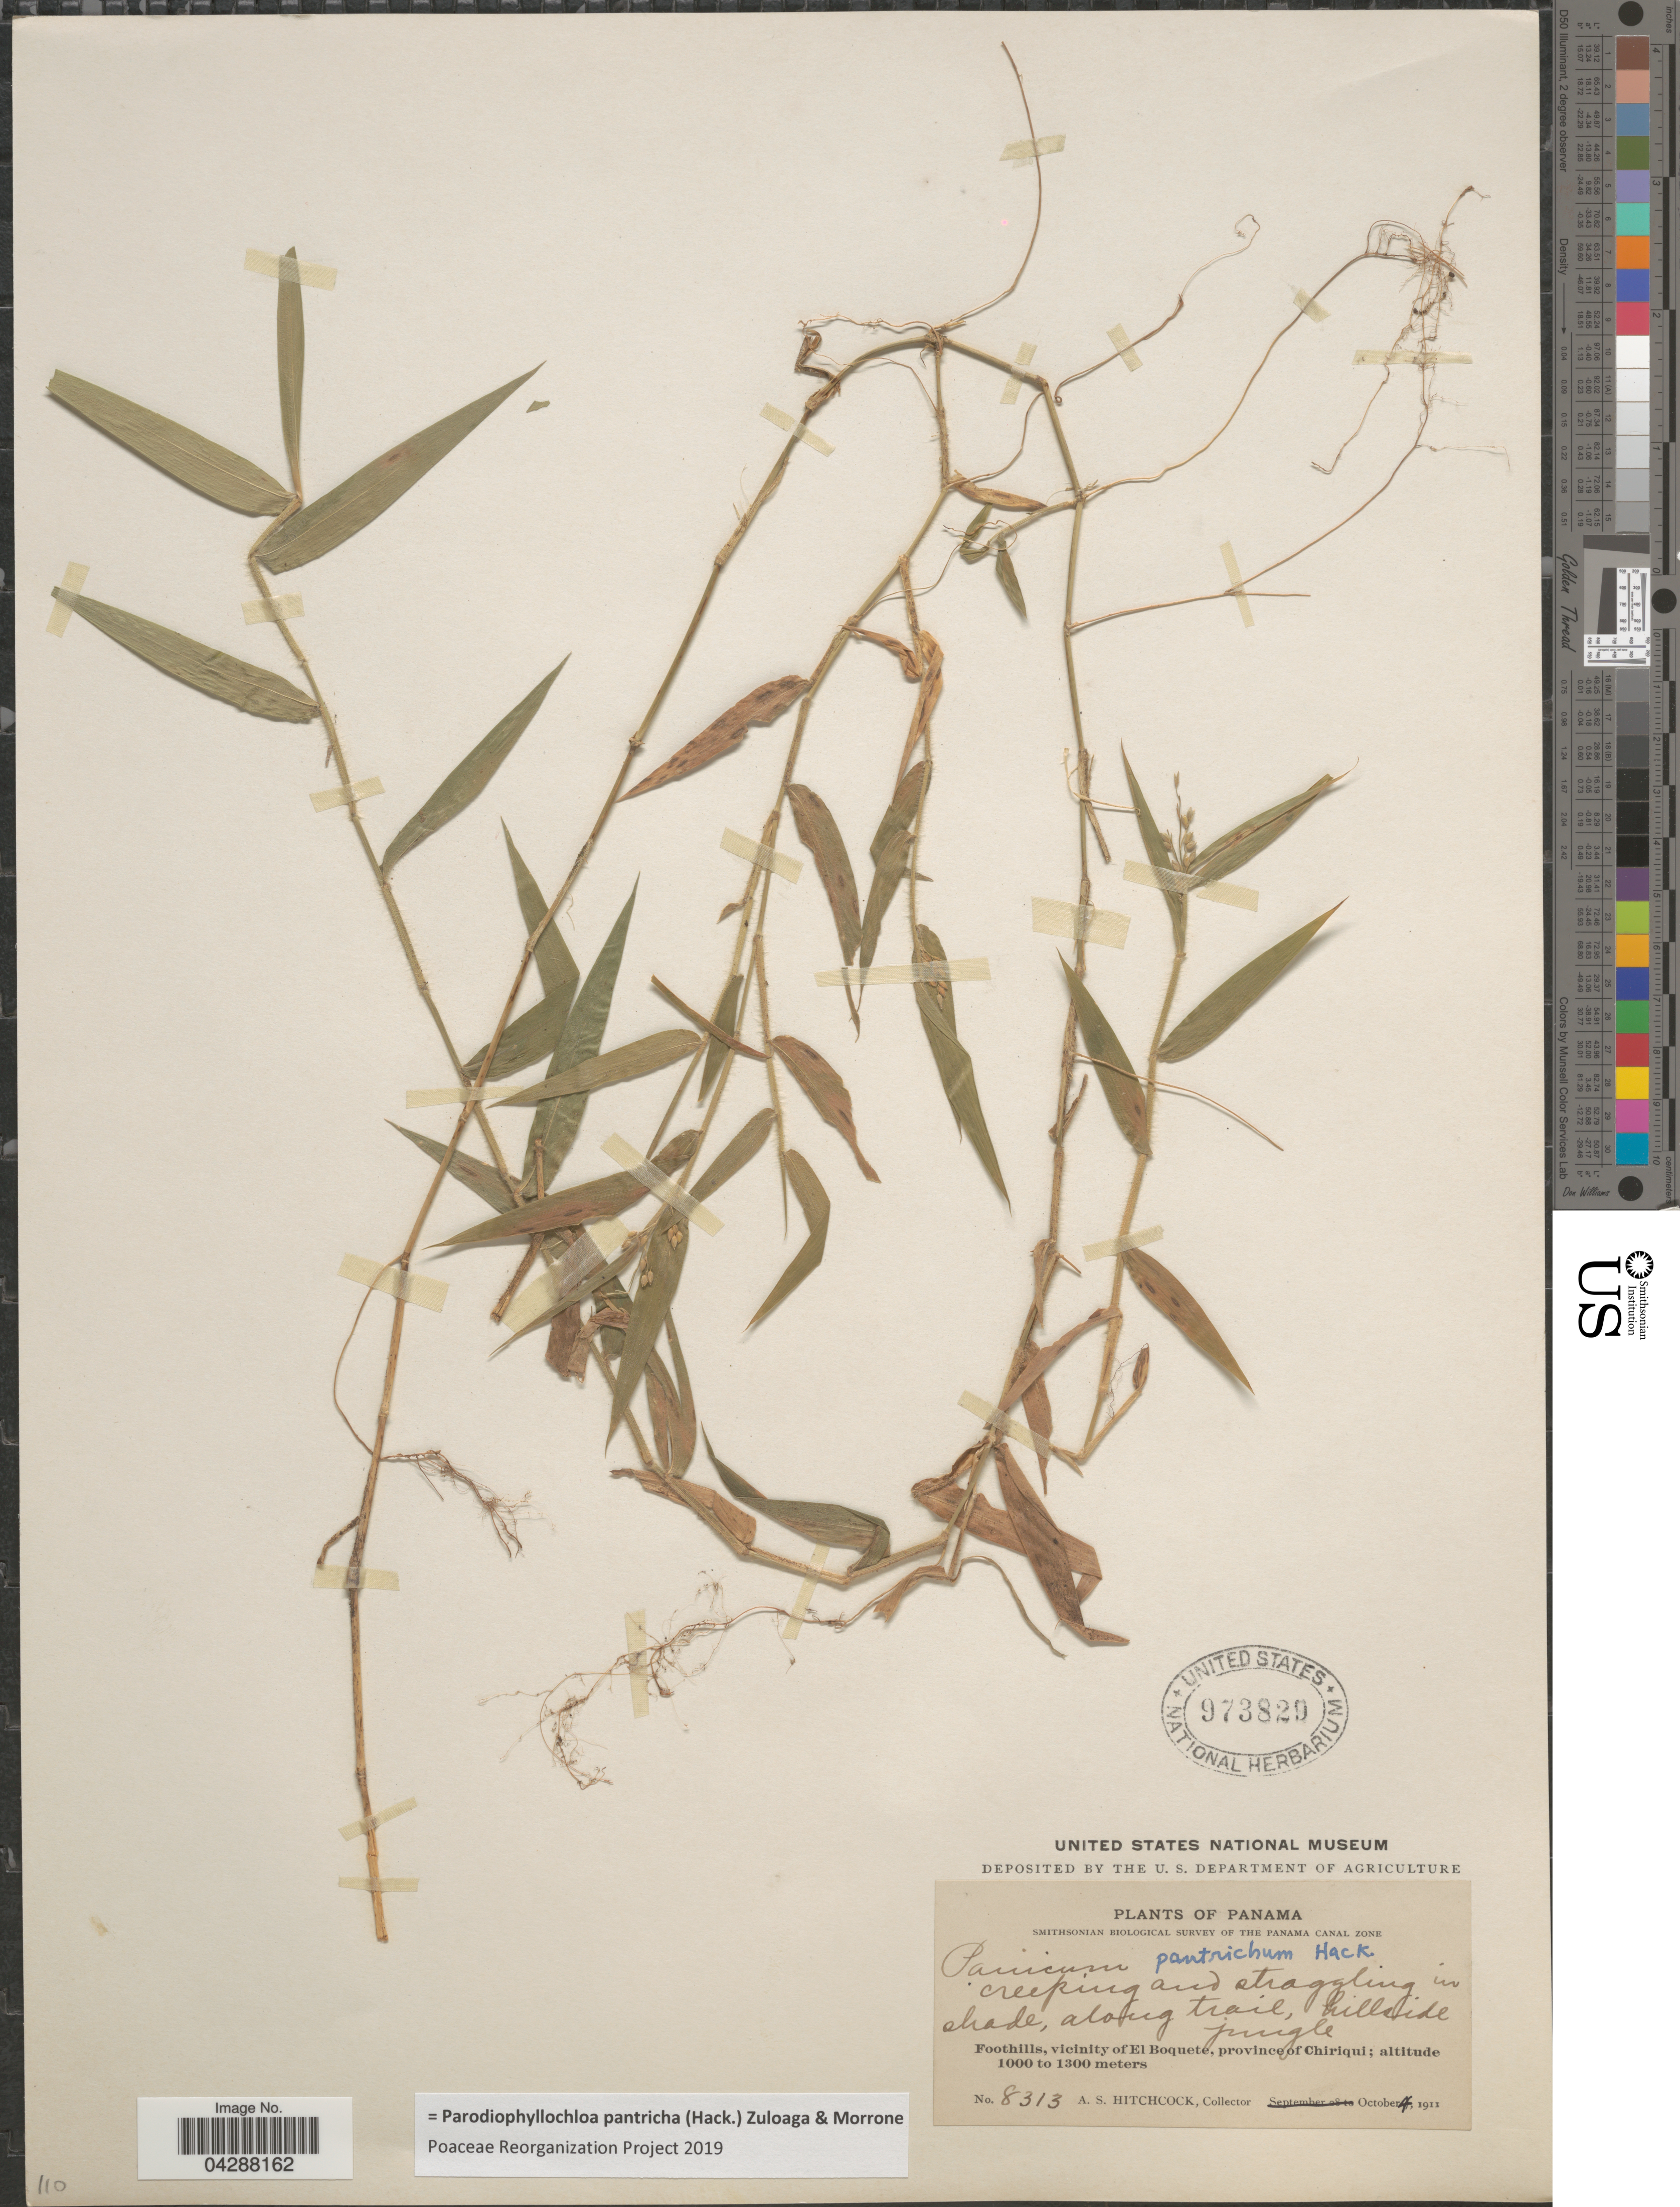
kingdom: Plantae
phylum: Tracheophyta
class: Liliopsida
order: Poales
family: Poaceae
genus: Parodiophyllochloa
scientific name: Parodiophyllochloa pantricha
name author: (Hack.) Zuloaga & Morrone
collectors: A. S. Hitchcock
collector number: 8313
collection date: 1911-10-04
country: Panama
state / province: Chiriqui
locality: Smithsonian Biological Survey Of The Panama Canal Zone. Foothills, vicinity of El Boquete.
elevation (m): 1000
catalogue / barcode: US 973820